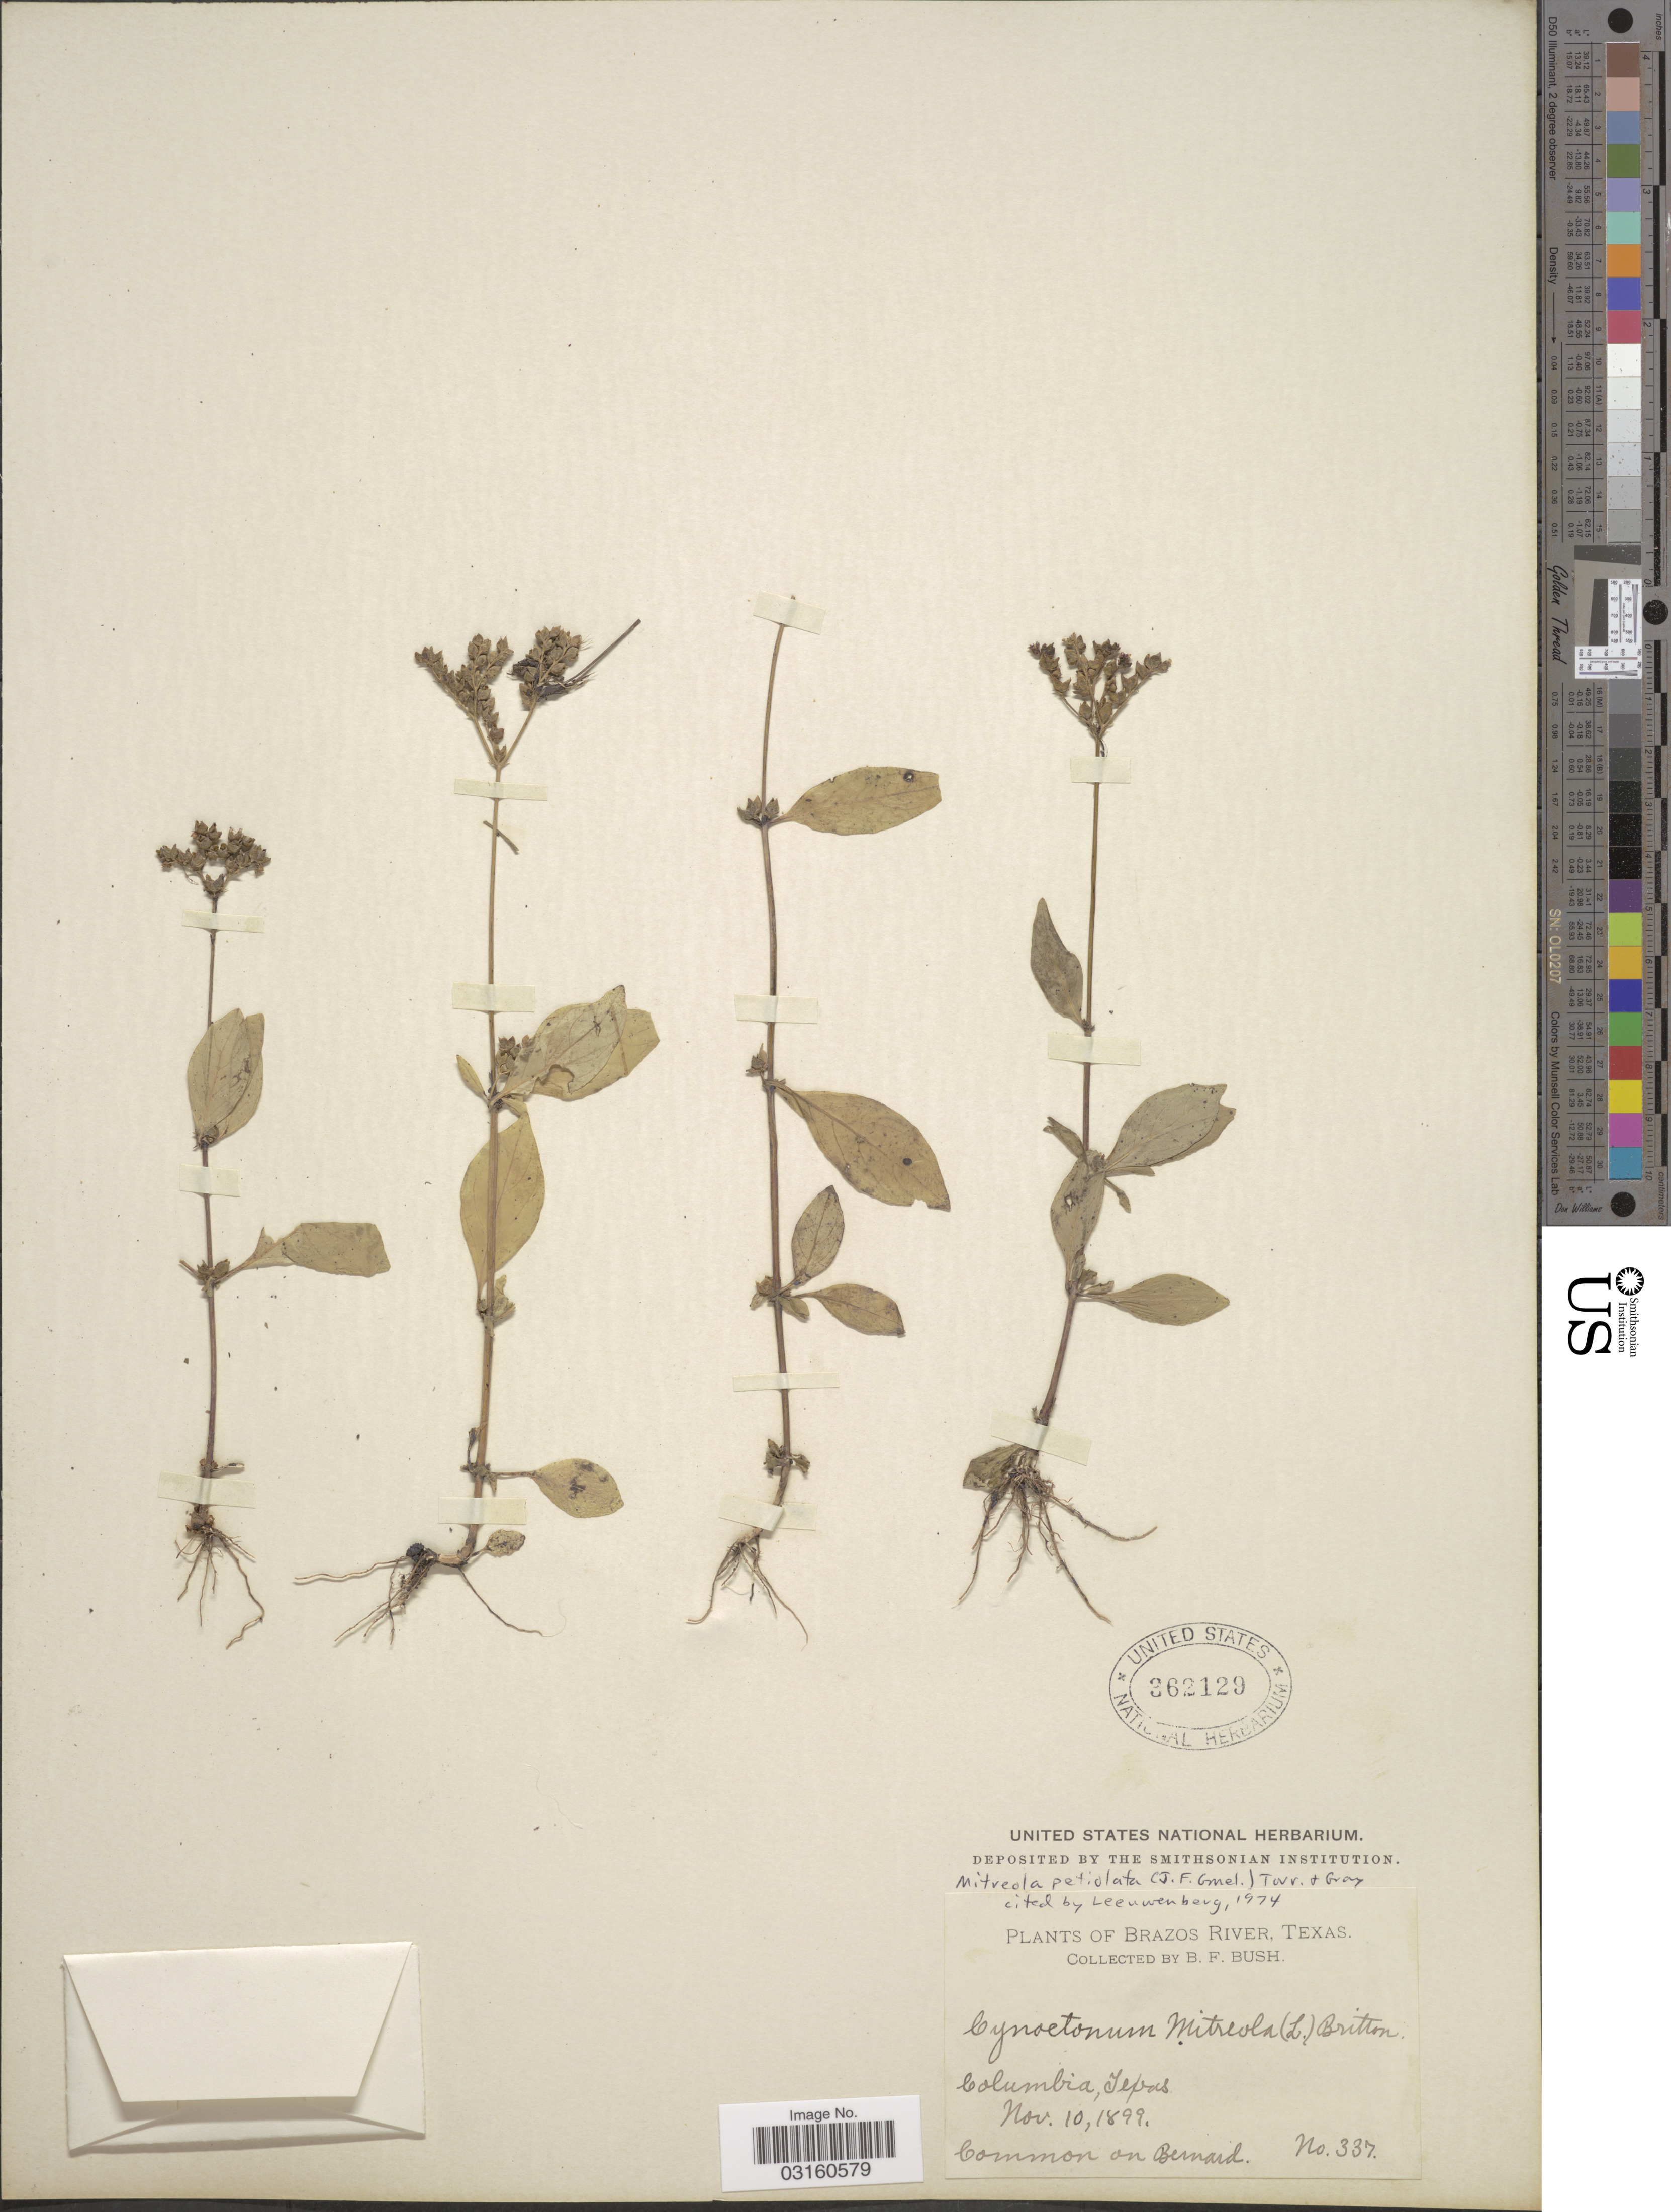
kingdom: Plantae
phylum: Tracheophyta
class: Magnoliopsida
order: Gentianales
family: Loganiaceae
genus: Mitreola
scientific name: Mitreola petiolata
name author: (J.F. Gmel.) Torr. & A. Gray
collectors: B. F. Bush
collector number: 337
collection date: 1899-11-10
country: United States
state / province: Texas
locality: Brazos River. Columbia, Tepas.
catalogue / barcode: US 362129